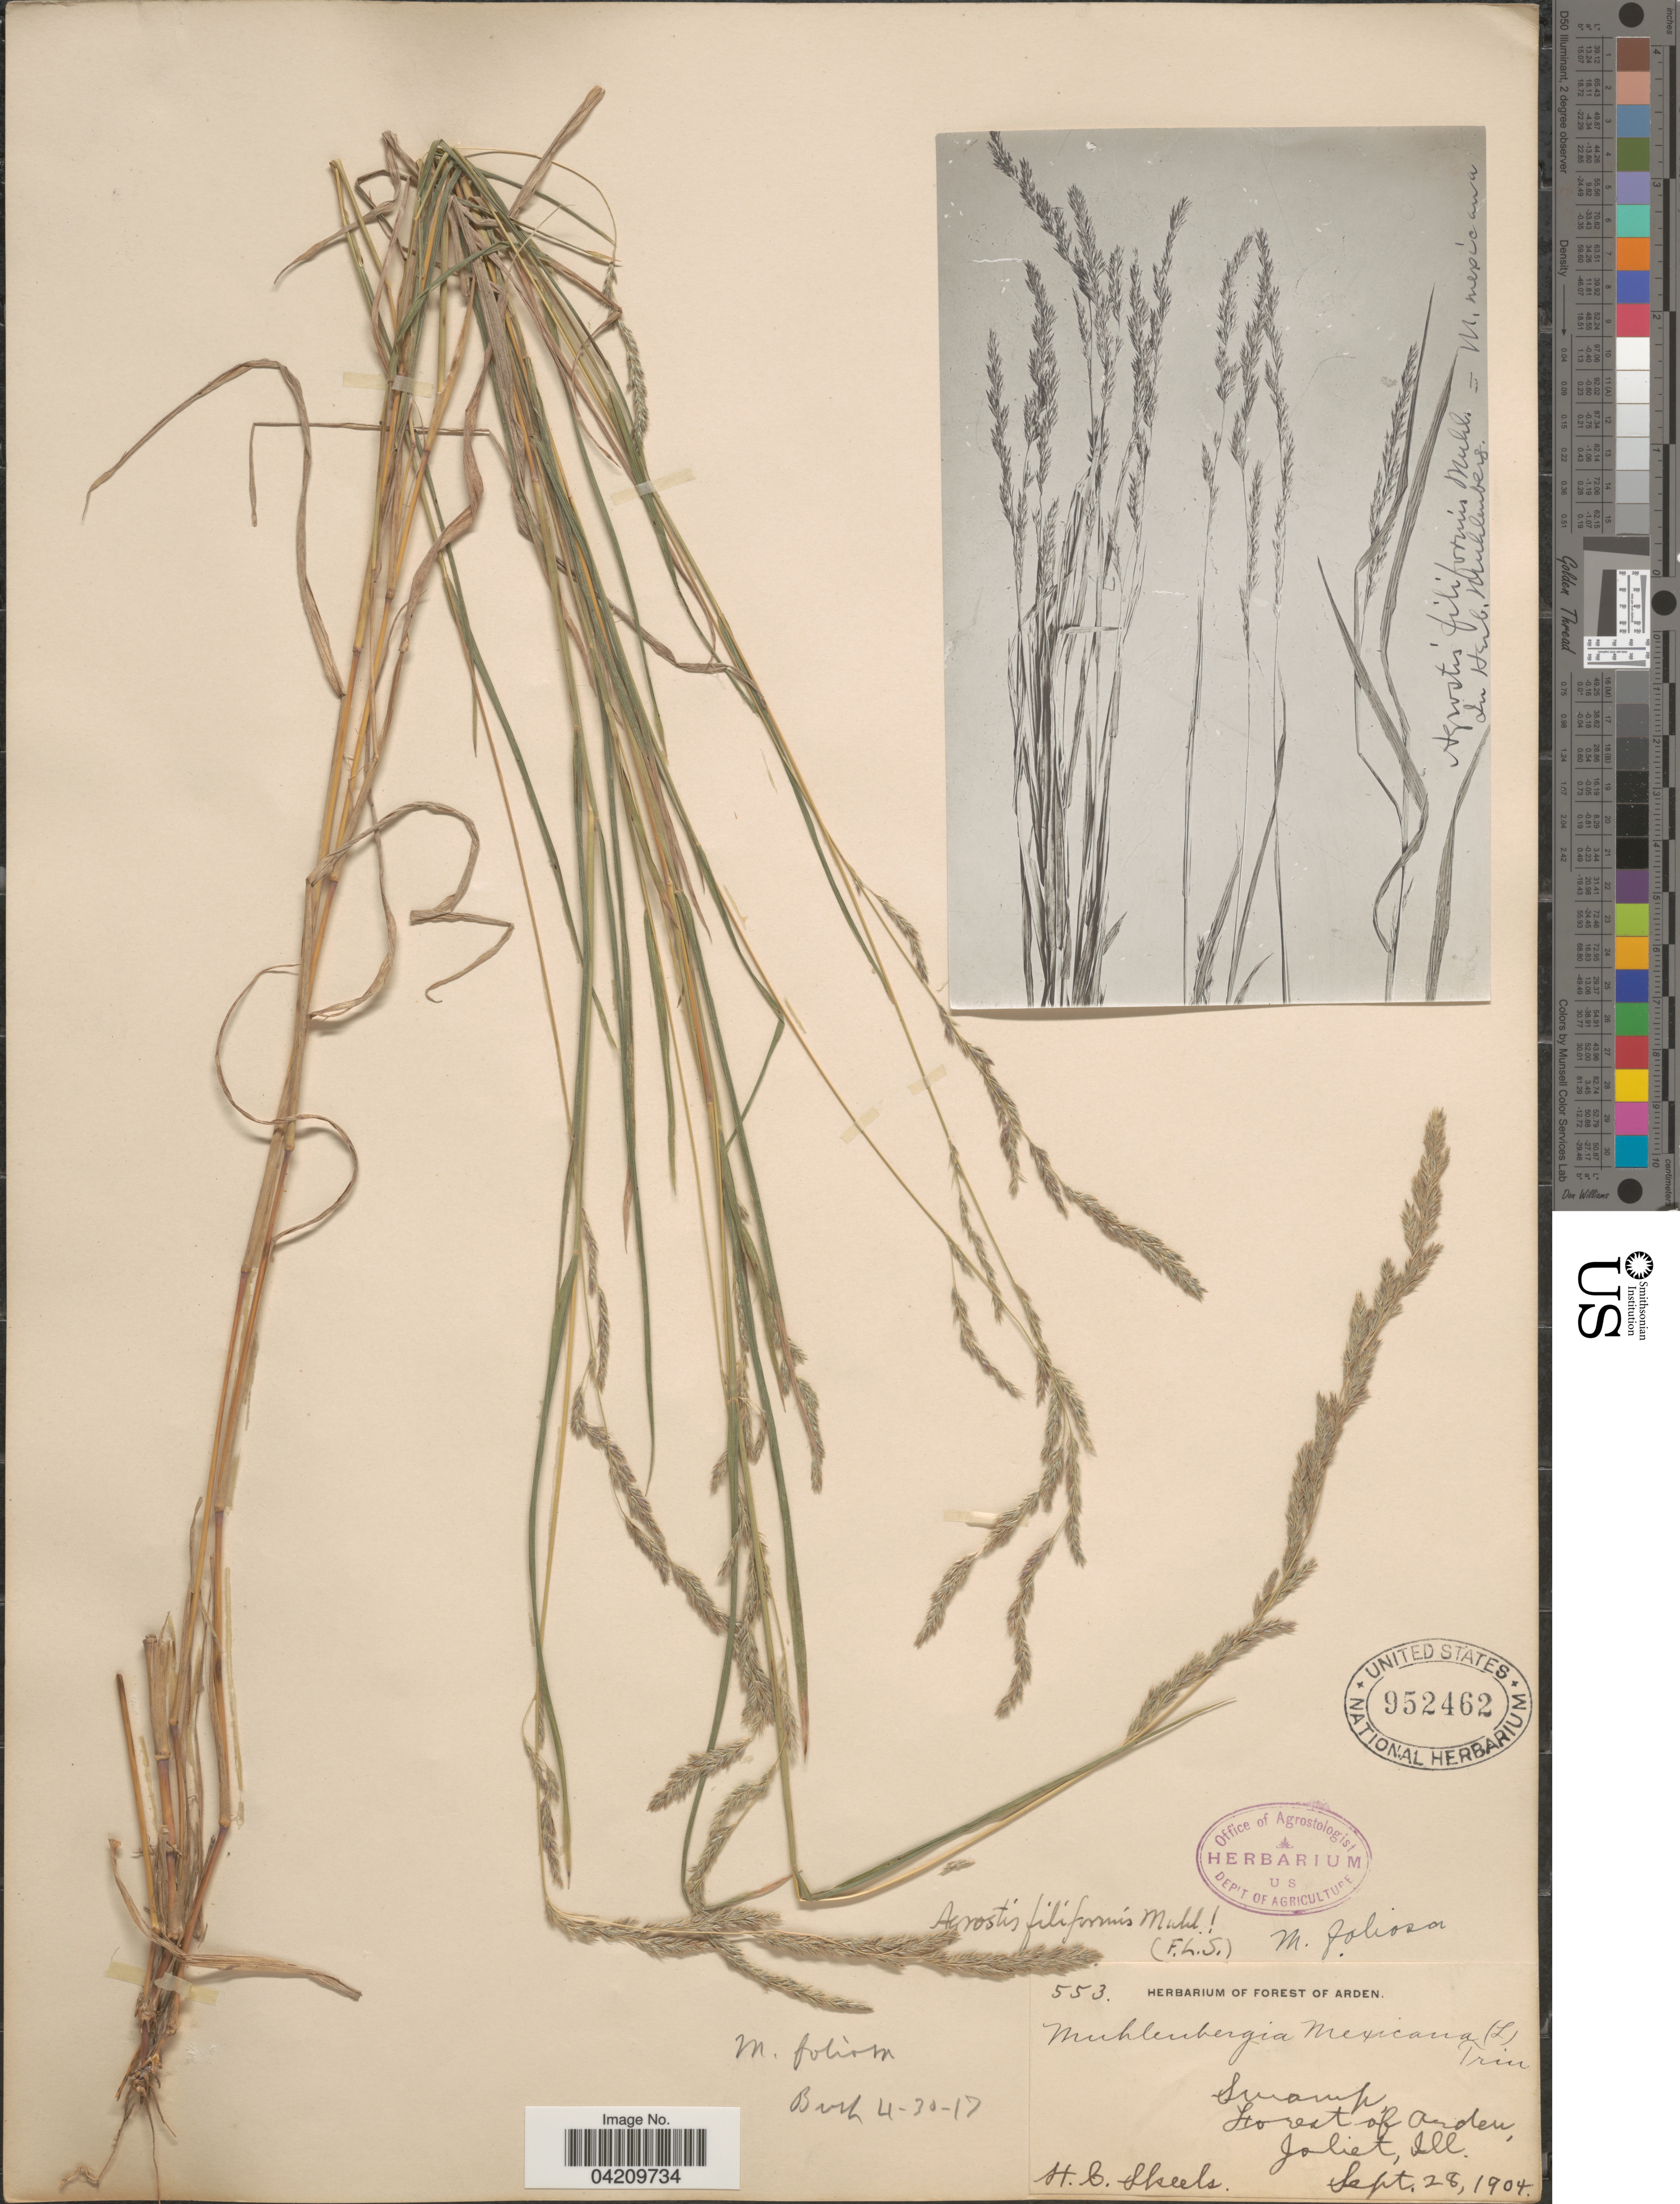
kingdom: Plantae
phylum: Tracheophyta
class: Liliopsida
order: Poales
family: Poaceae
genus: Muhlenbergia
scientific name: Muhlenbergia mexicana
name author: (L.) Trin.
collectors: H. Skeels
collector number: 553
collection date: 1904-09-28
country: United States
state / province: Illinois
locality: Forest of Arden, Joliet.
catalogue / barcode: US 952462